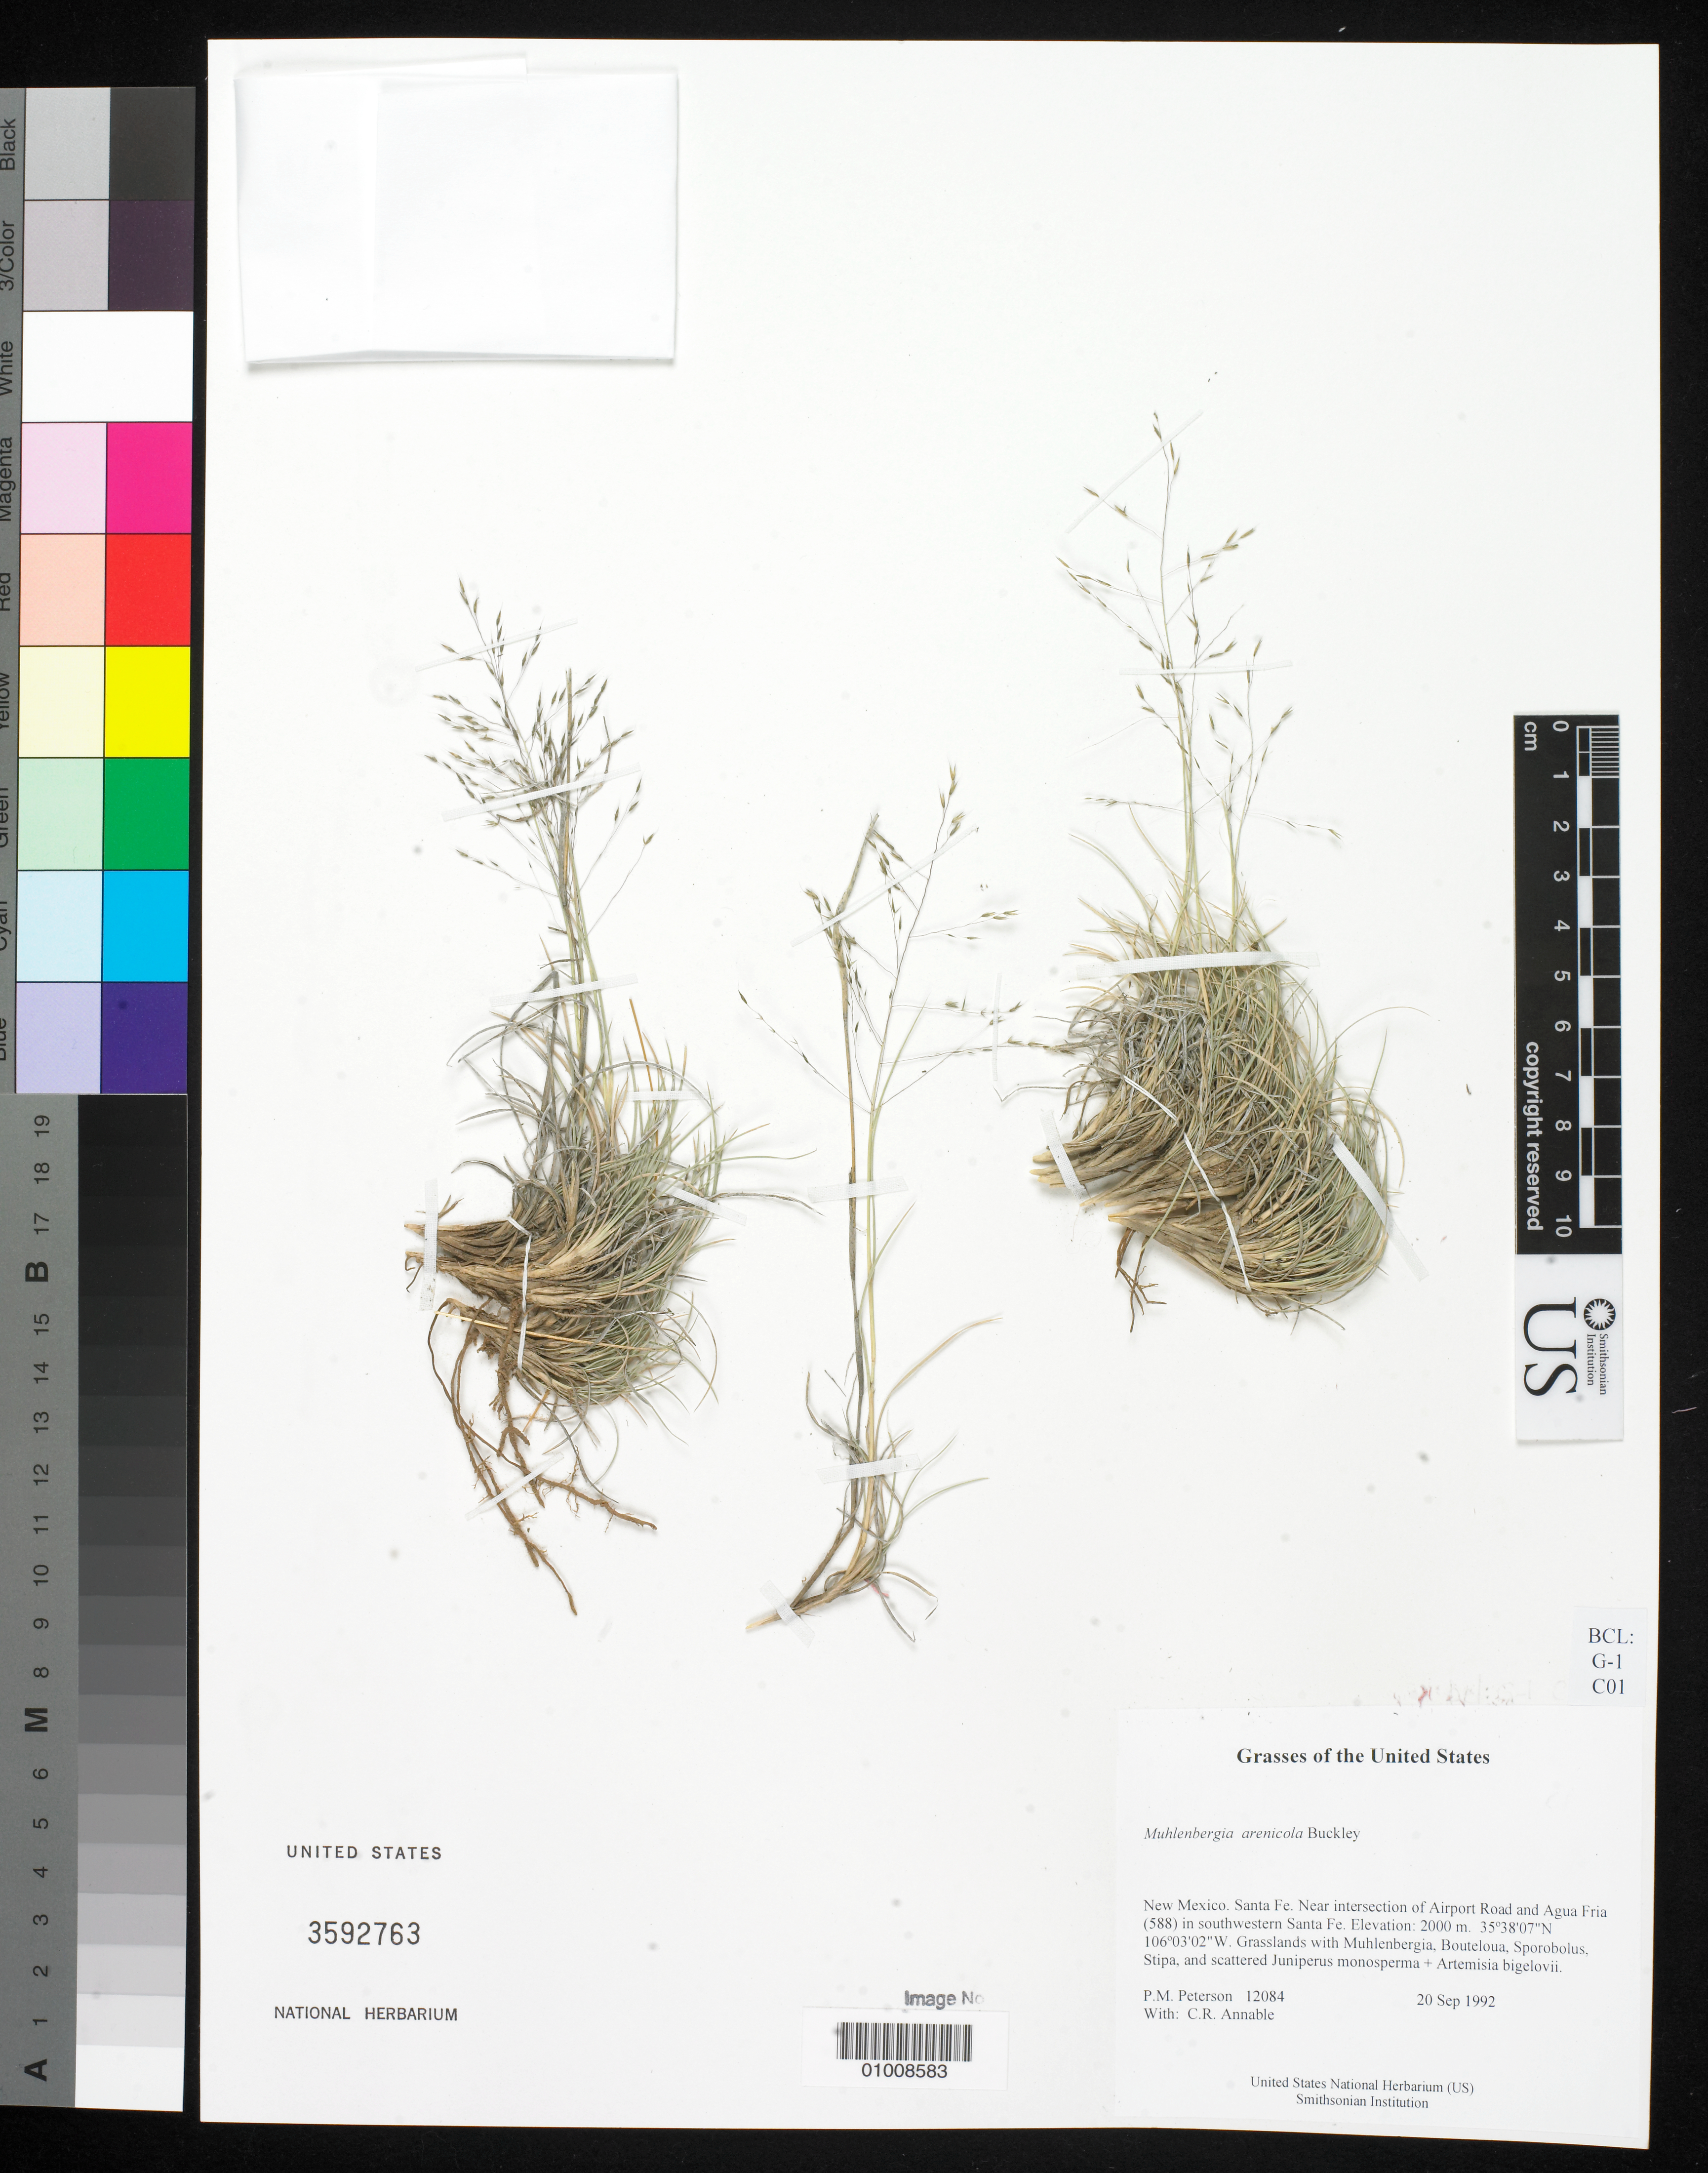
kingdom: Plantae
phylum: Tracheophyta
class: Liliopsida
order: Poales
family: Poaceae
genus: Muhlenbergia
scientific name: Muhlenbergia arenicola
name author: Buckley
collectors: P. M. Peterson & C. R. Annable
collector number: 12084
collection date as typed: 20 Sep 1992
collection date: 1992-09-20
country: United States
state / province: New Mexico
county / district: Santa Fe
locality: Near intersection of Airport Road and Agua Fria (588) in southwestern Santa Fe.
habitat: Grasslands with Muhlenbergia, Bouteloua, Sporobolus, Stipa, and scattered Juniperus monosperma + Artemisia bigelovii.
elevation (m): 2000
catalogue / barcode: US 3592763